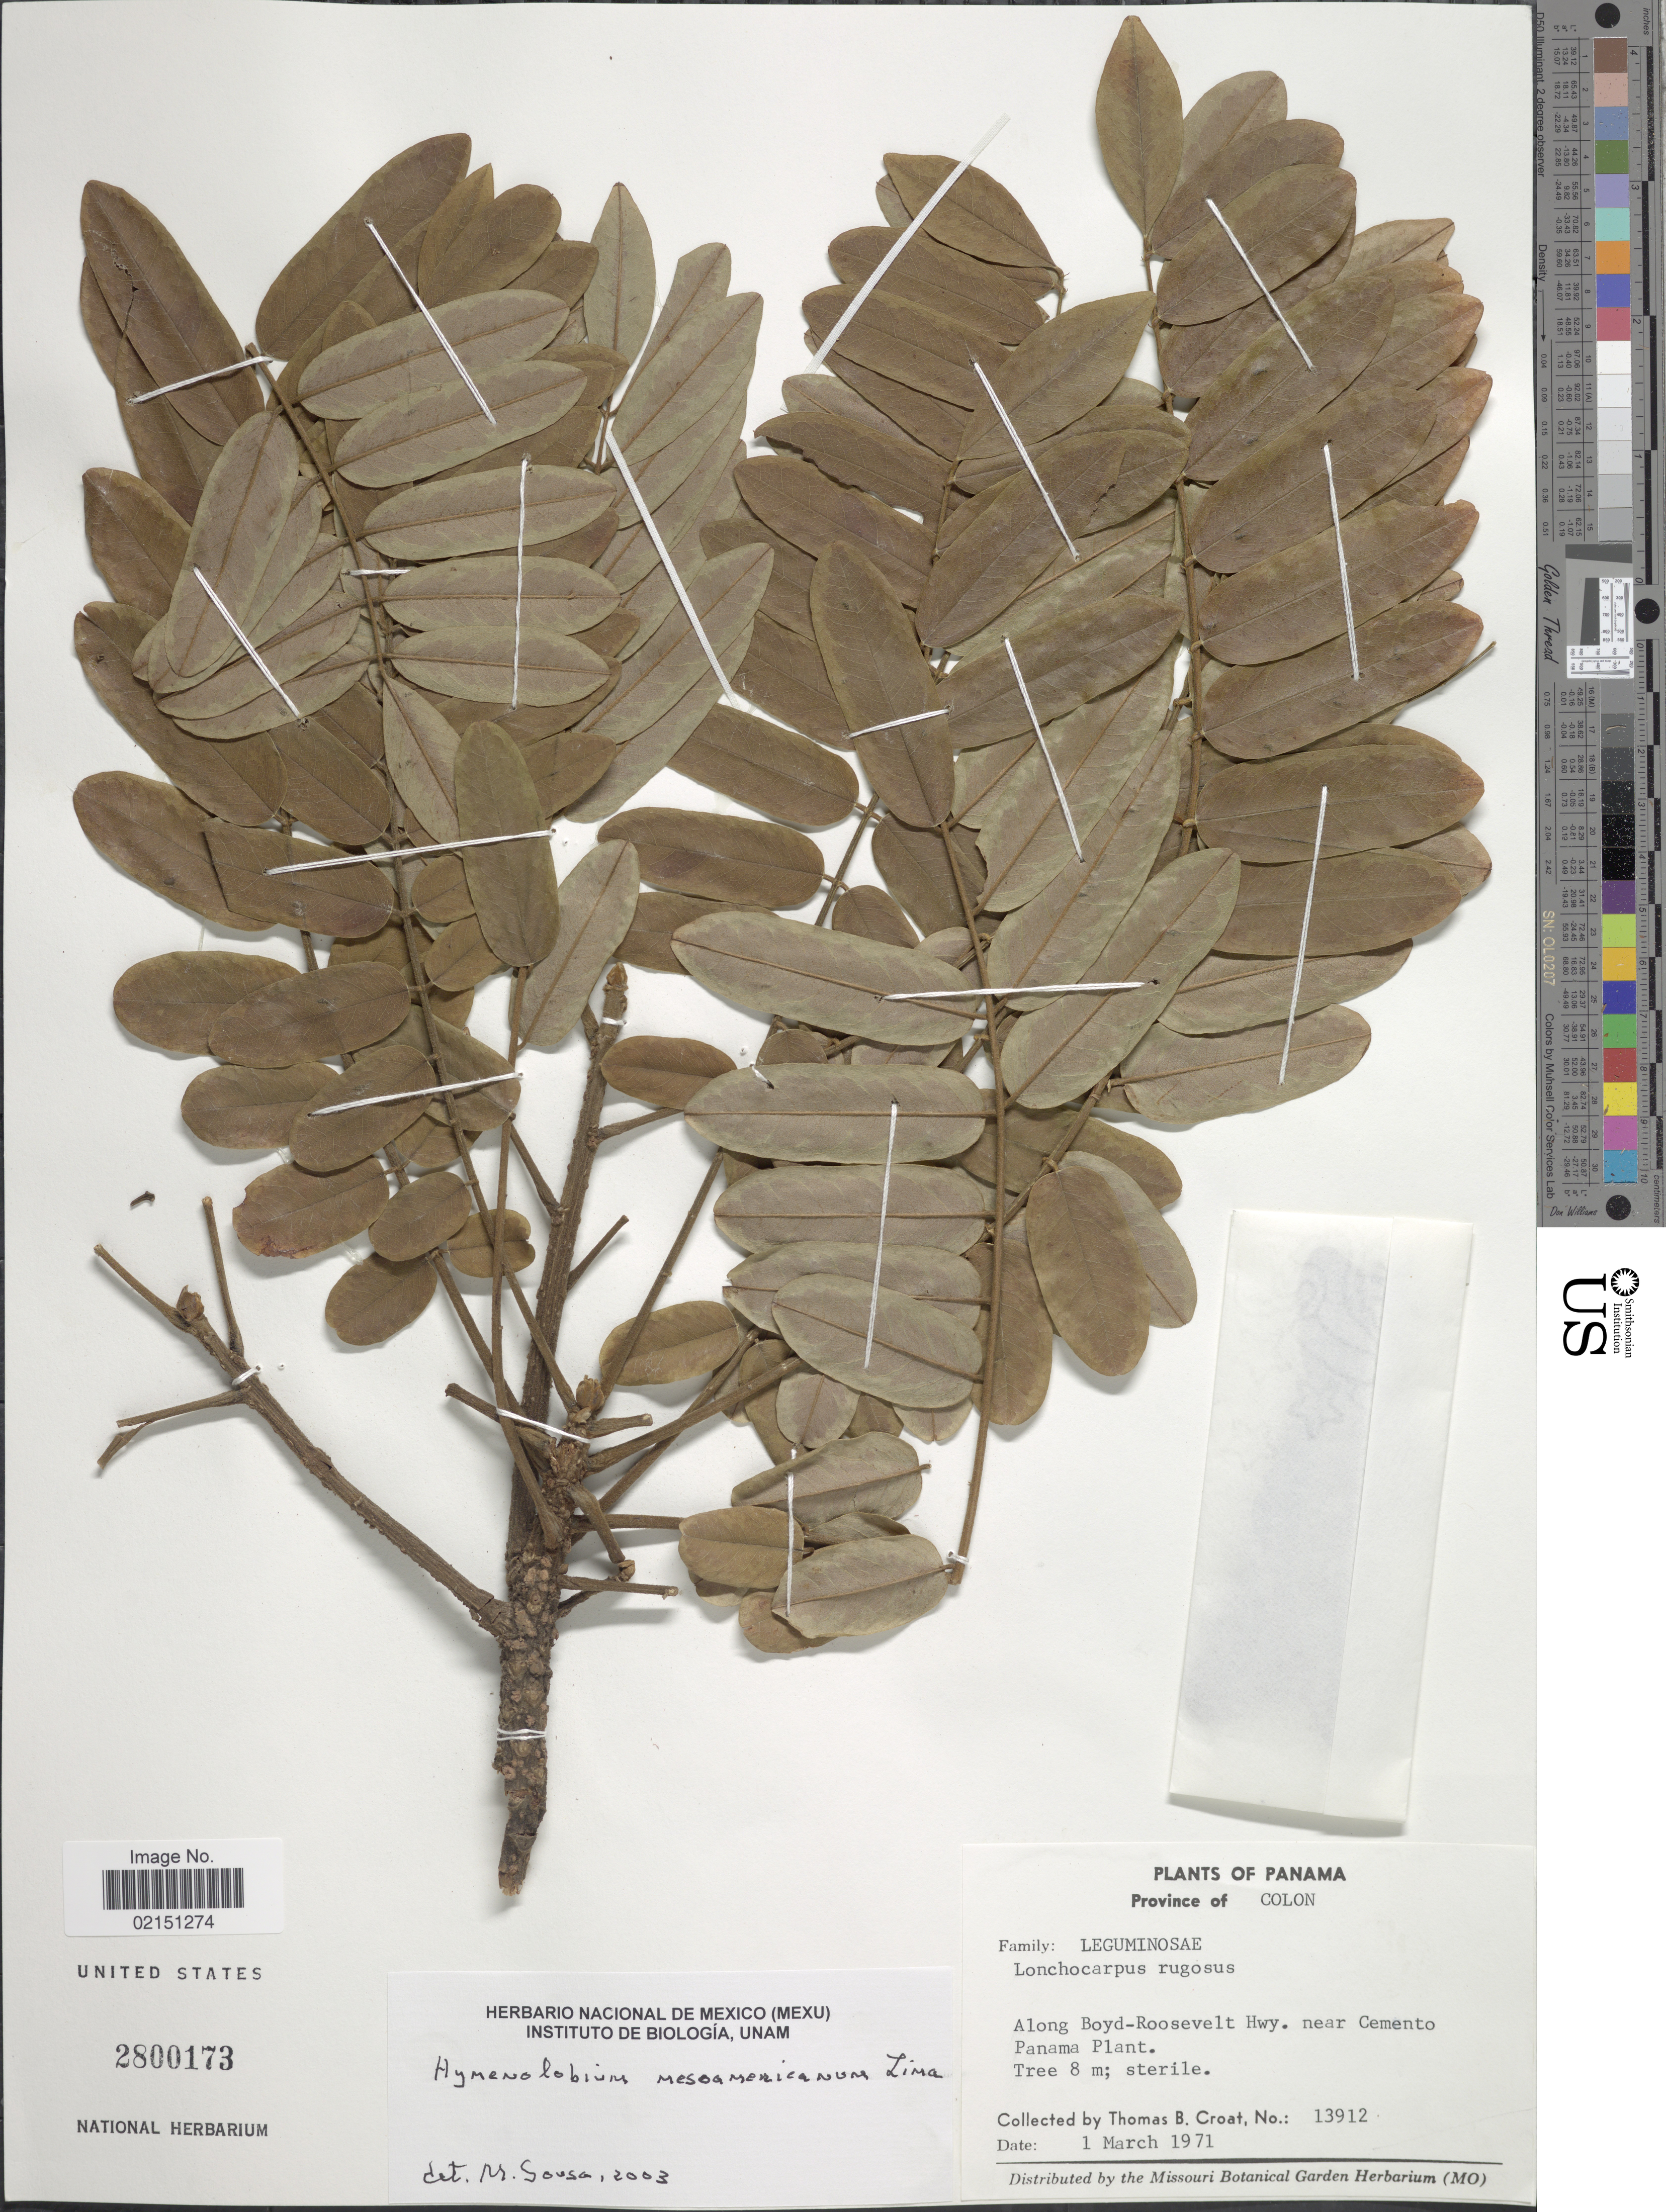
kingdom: Plantae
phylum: Tracheophyta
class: Magnoliopsida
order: Fabales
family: Fabaceae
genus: Hymenolobium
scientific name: Hymenolobium mesoamericanum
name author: H.C. Lima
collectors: T. B. Croat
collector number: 13912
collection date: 1971-03-01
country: Panama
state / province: Colón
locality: Province of Colon, Along Boyd-Roosevelt Hwy. near Cemento Panama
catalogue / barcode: US 2800173